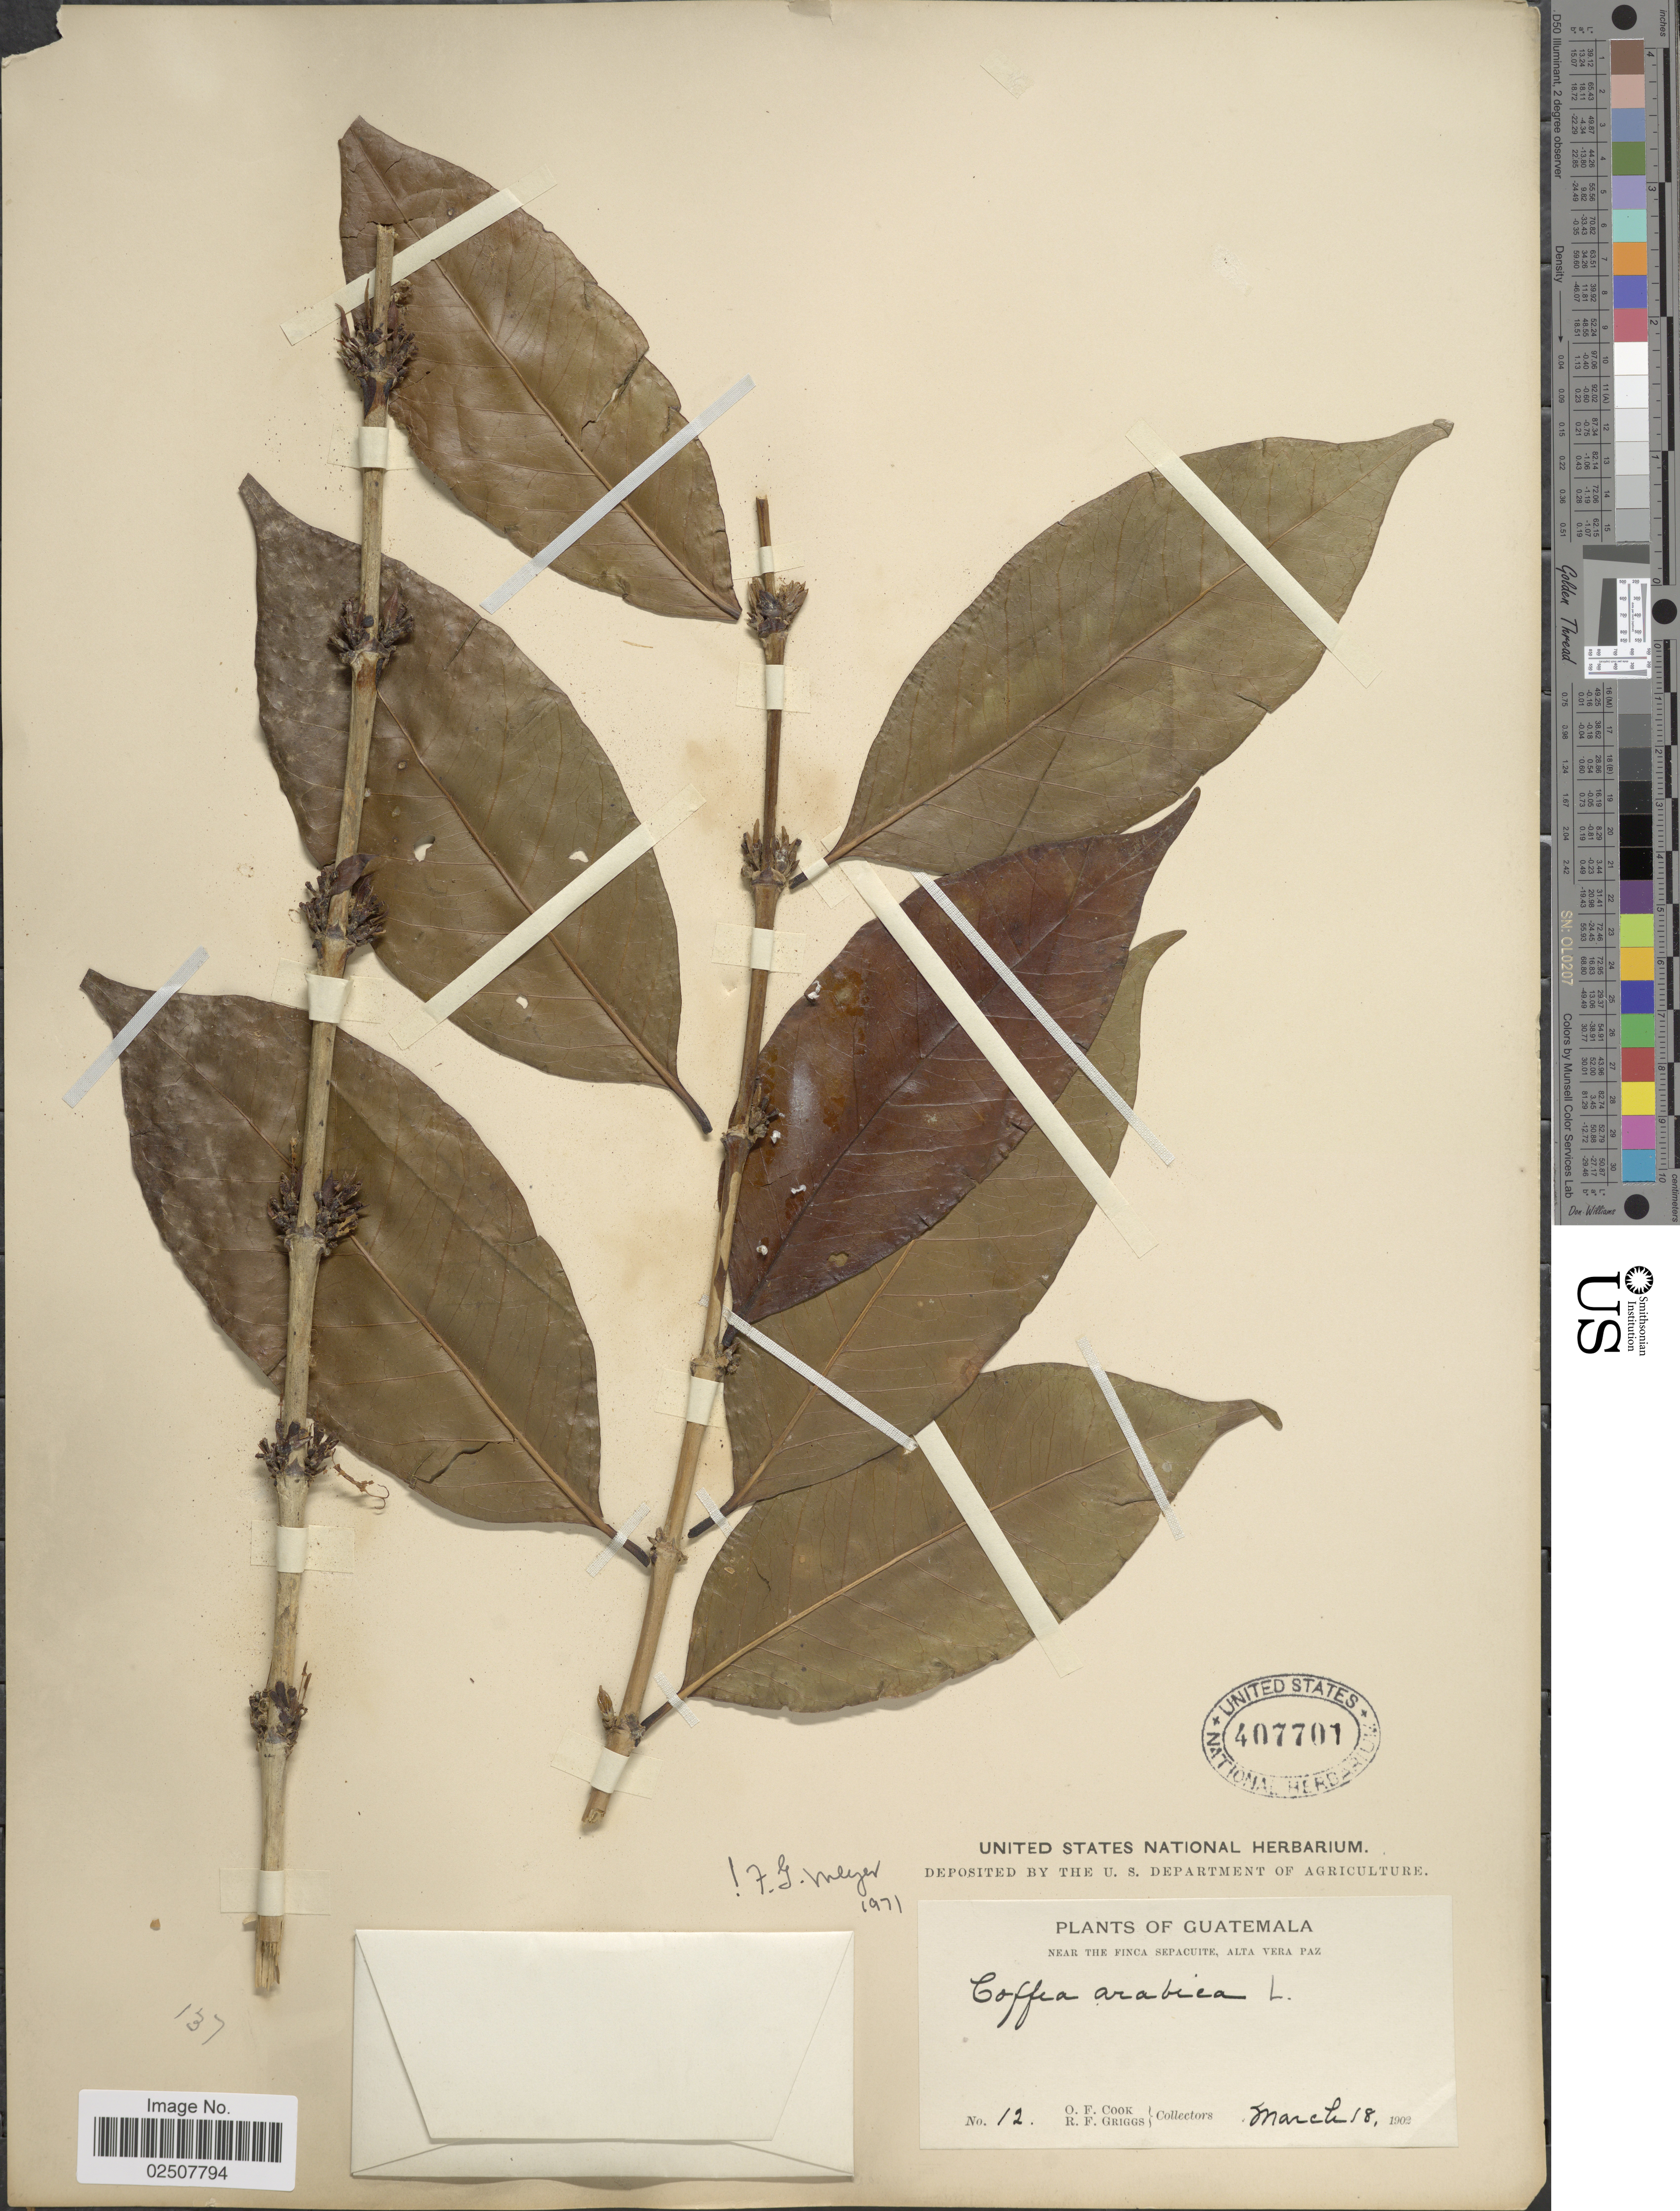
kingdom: Plantae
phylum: Tracheophyta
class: Magnoliopsida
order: Gentianales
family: Rubiaceae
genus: Coffea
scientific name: Coffea arabica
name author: L.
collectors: O. F. Cook & R. F. Griggs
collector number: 12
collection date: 1902-03-18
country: Guatemala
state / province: Alta Verapaz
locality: Near The Finca Sepacuite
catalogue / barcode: US 407701